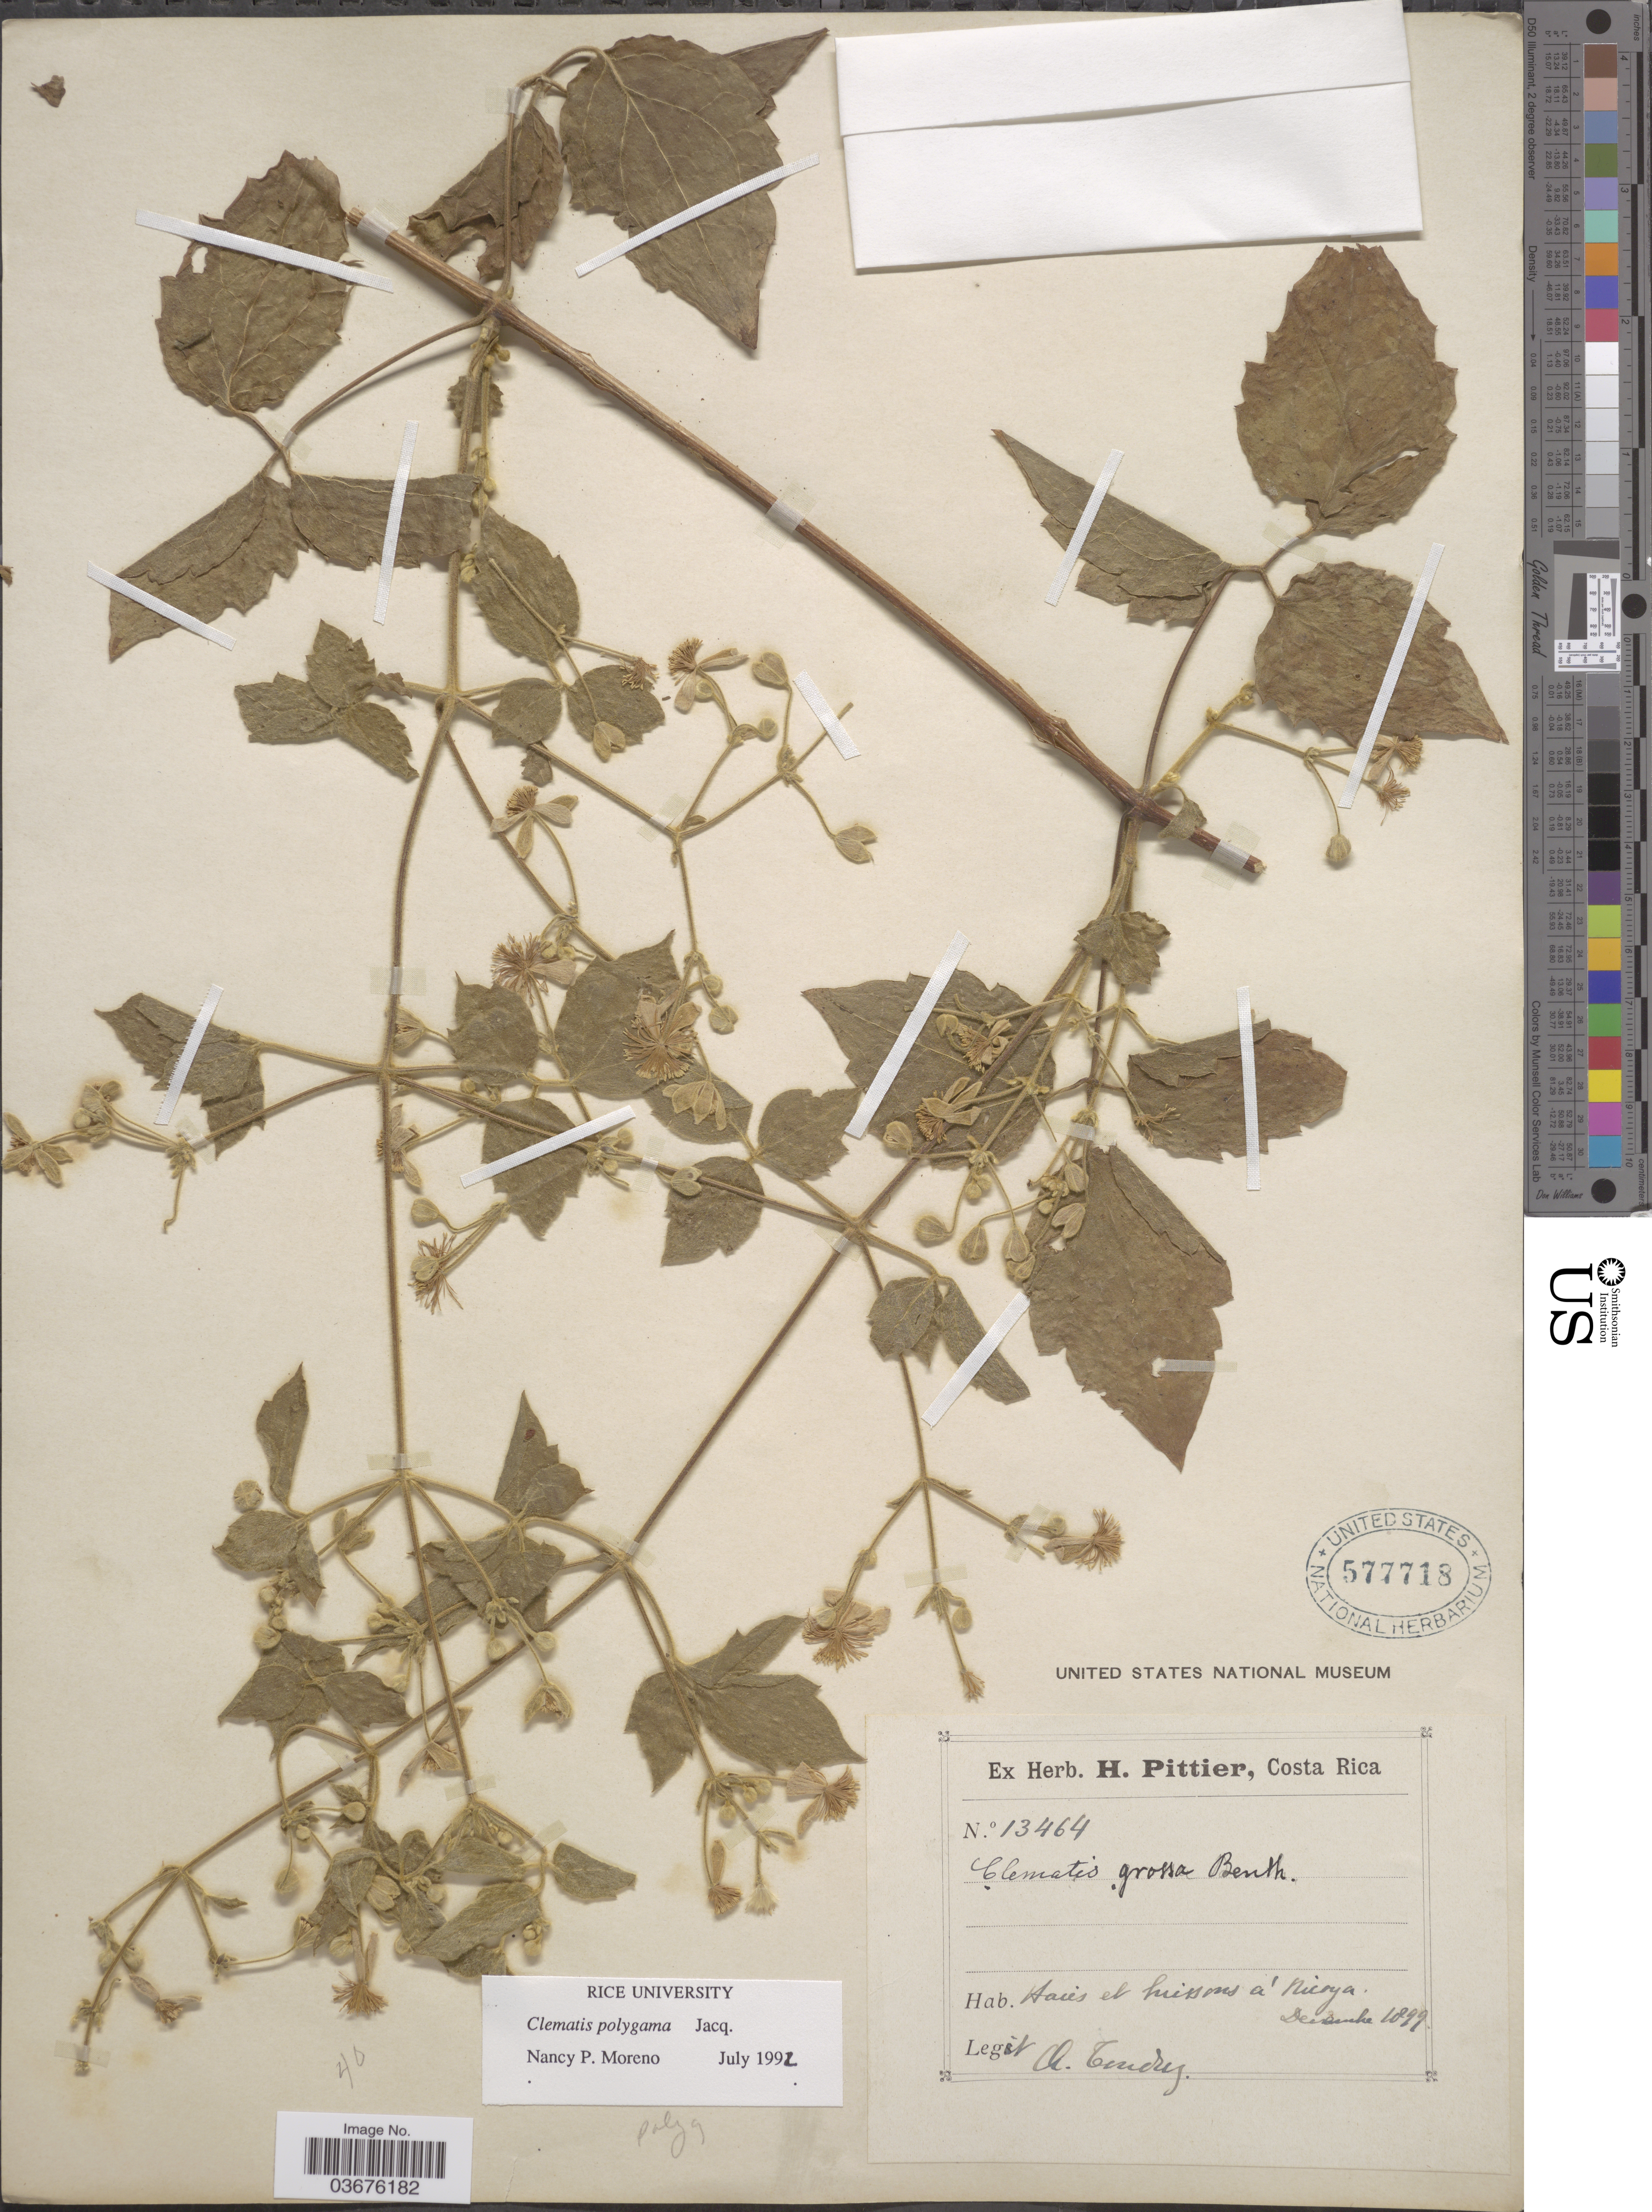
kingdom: Plantae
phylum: Tracheophyta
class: Magnoliopsida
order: Ranunculales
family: Ranunculaceae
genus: Clematis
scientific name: Clematis polygama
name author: Jacq.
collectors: A. Tonduz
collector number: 13464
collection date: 1899-12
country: Costa Rica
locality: Haies et buissons a Nicoya.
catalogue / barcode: US 577718